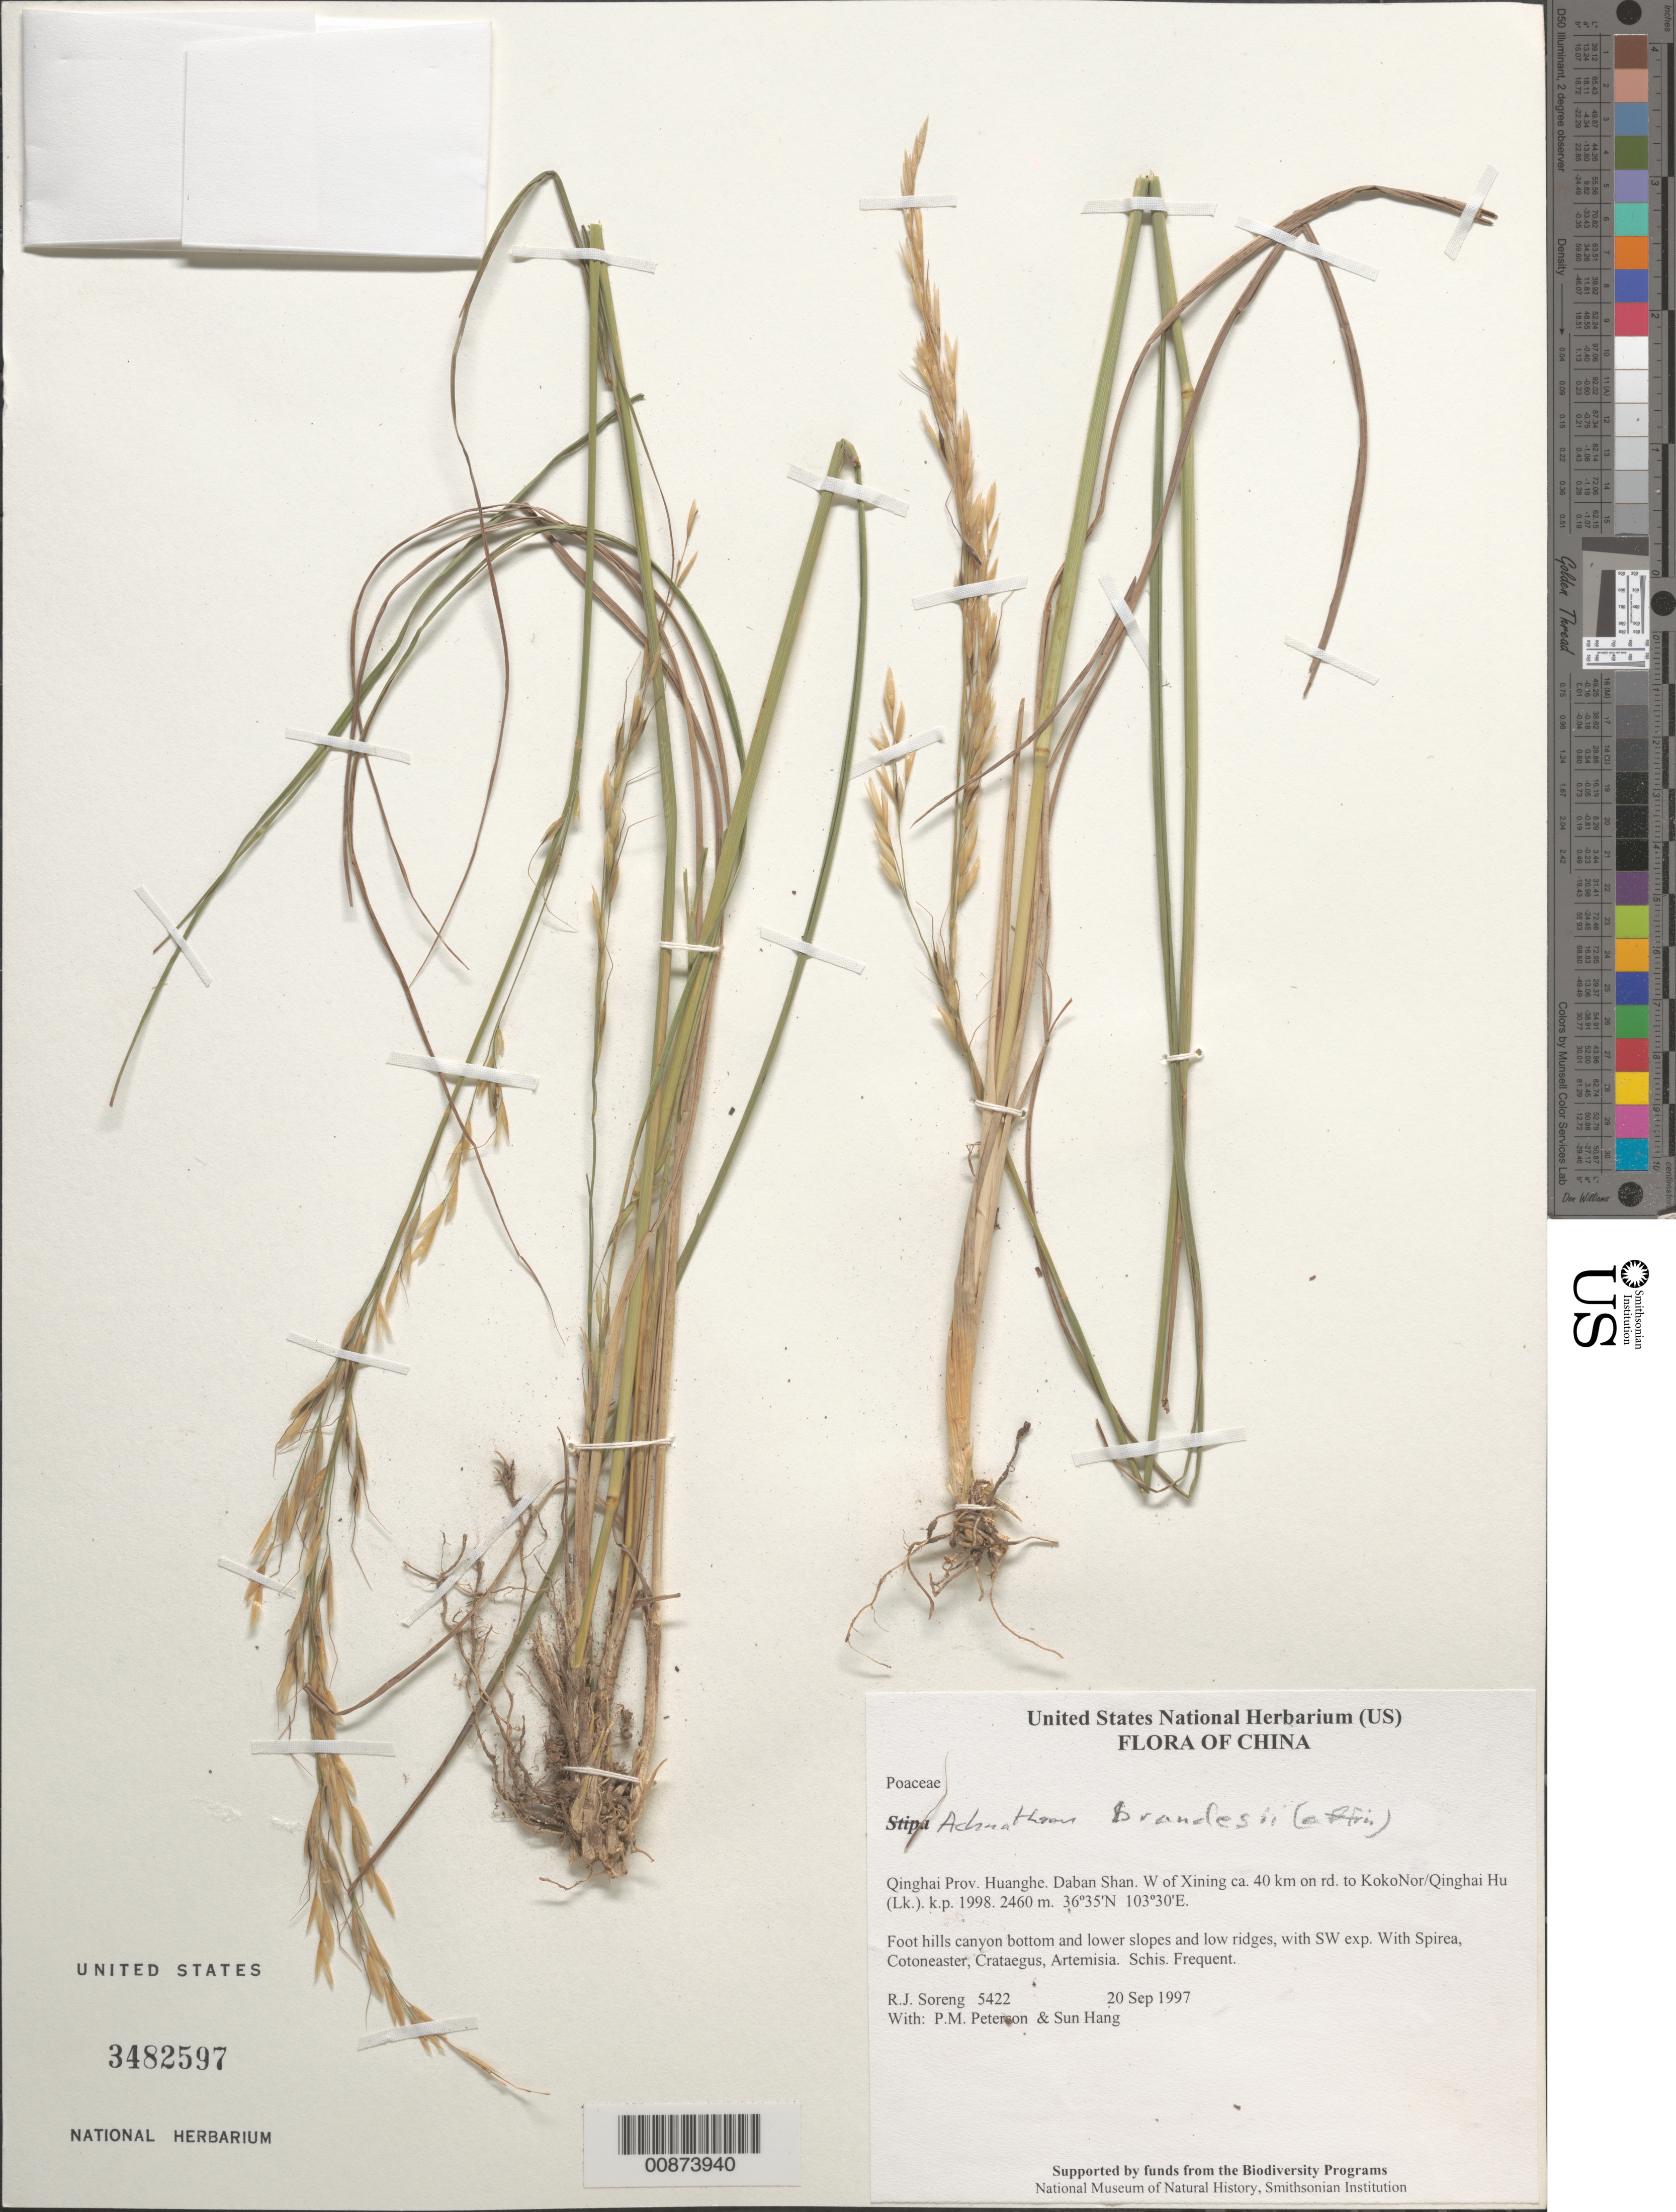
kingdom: Plantae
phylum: Tracheophyta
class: Liliopsida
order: Poales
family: Poaceae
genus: Achnatherum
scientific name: Achnatherum brandisii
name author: (Mez) Z.L. Wu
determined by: Soreng, Robert J., Research Associate (BOT), Smithsonian Institution - National Museum of Natural History (UNITED STATES)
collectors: R. J. Soreng, P. M. Peterson & Sun Hang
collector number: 5422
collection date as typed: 20 Sep 1997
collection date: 1997-09-20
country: China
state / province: Qinghai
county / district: Huanghe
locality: Daban Shan. W of Xining ca. 40 km on rd. to KokoNor/Qinghai Hu (Lk.). k.p. 1998.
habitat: Foot hills canyon bottom and lower slopes and low ridges, with SW exp. With Spirea, Cotoneaster, Crataegus, Artemisia. Schis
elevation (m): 2460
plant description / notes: KUN, PE, US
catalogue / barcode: US 3482597